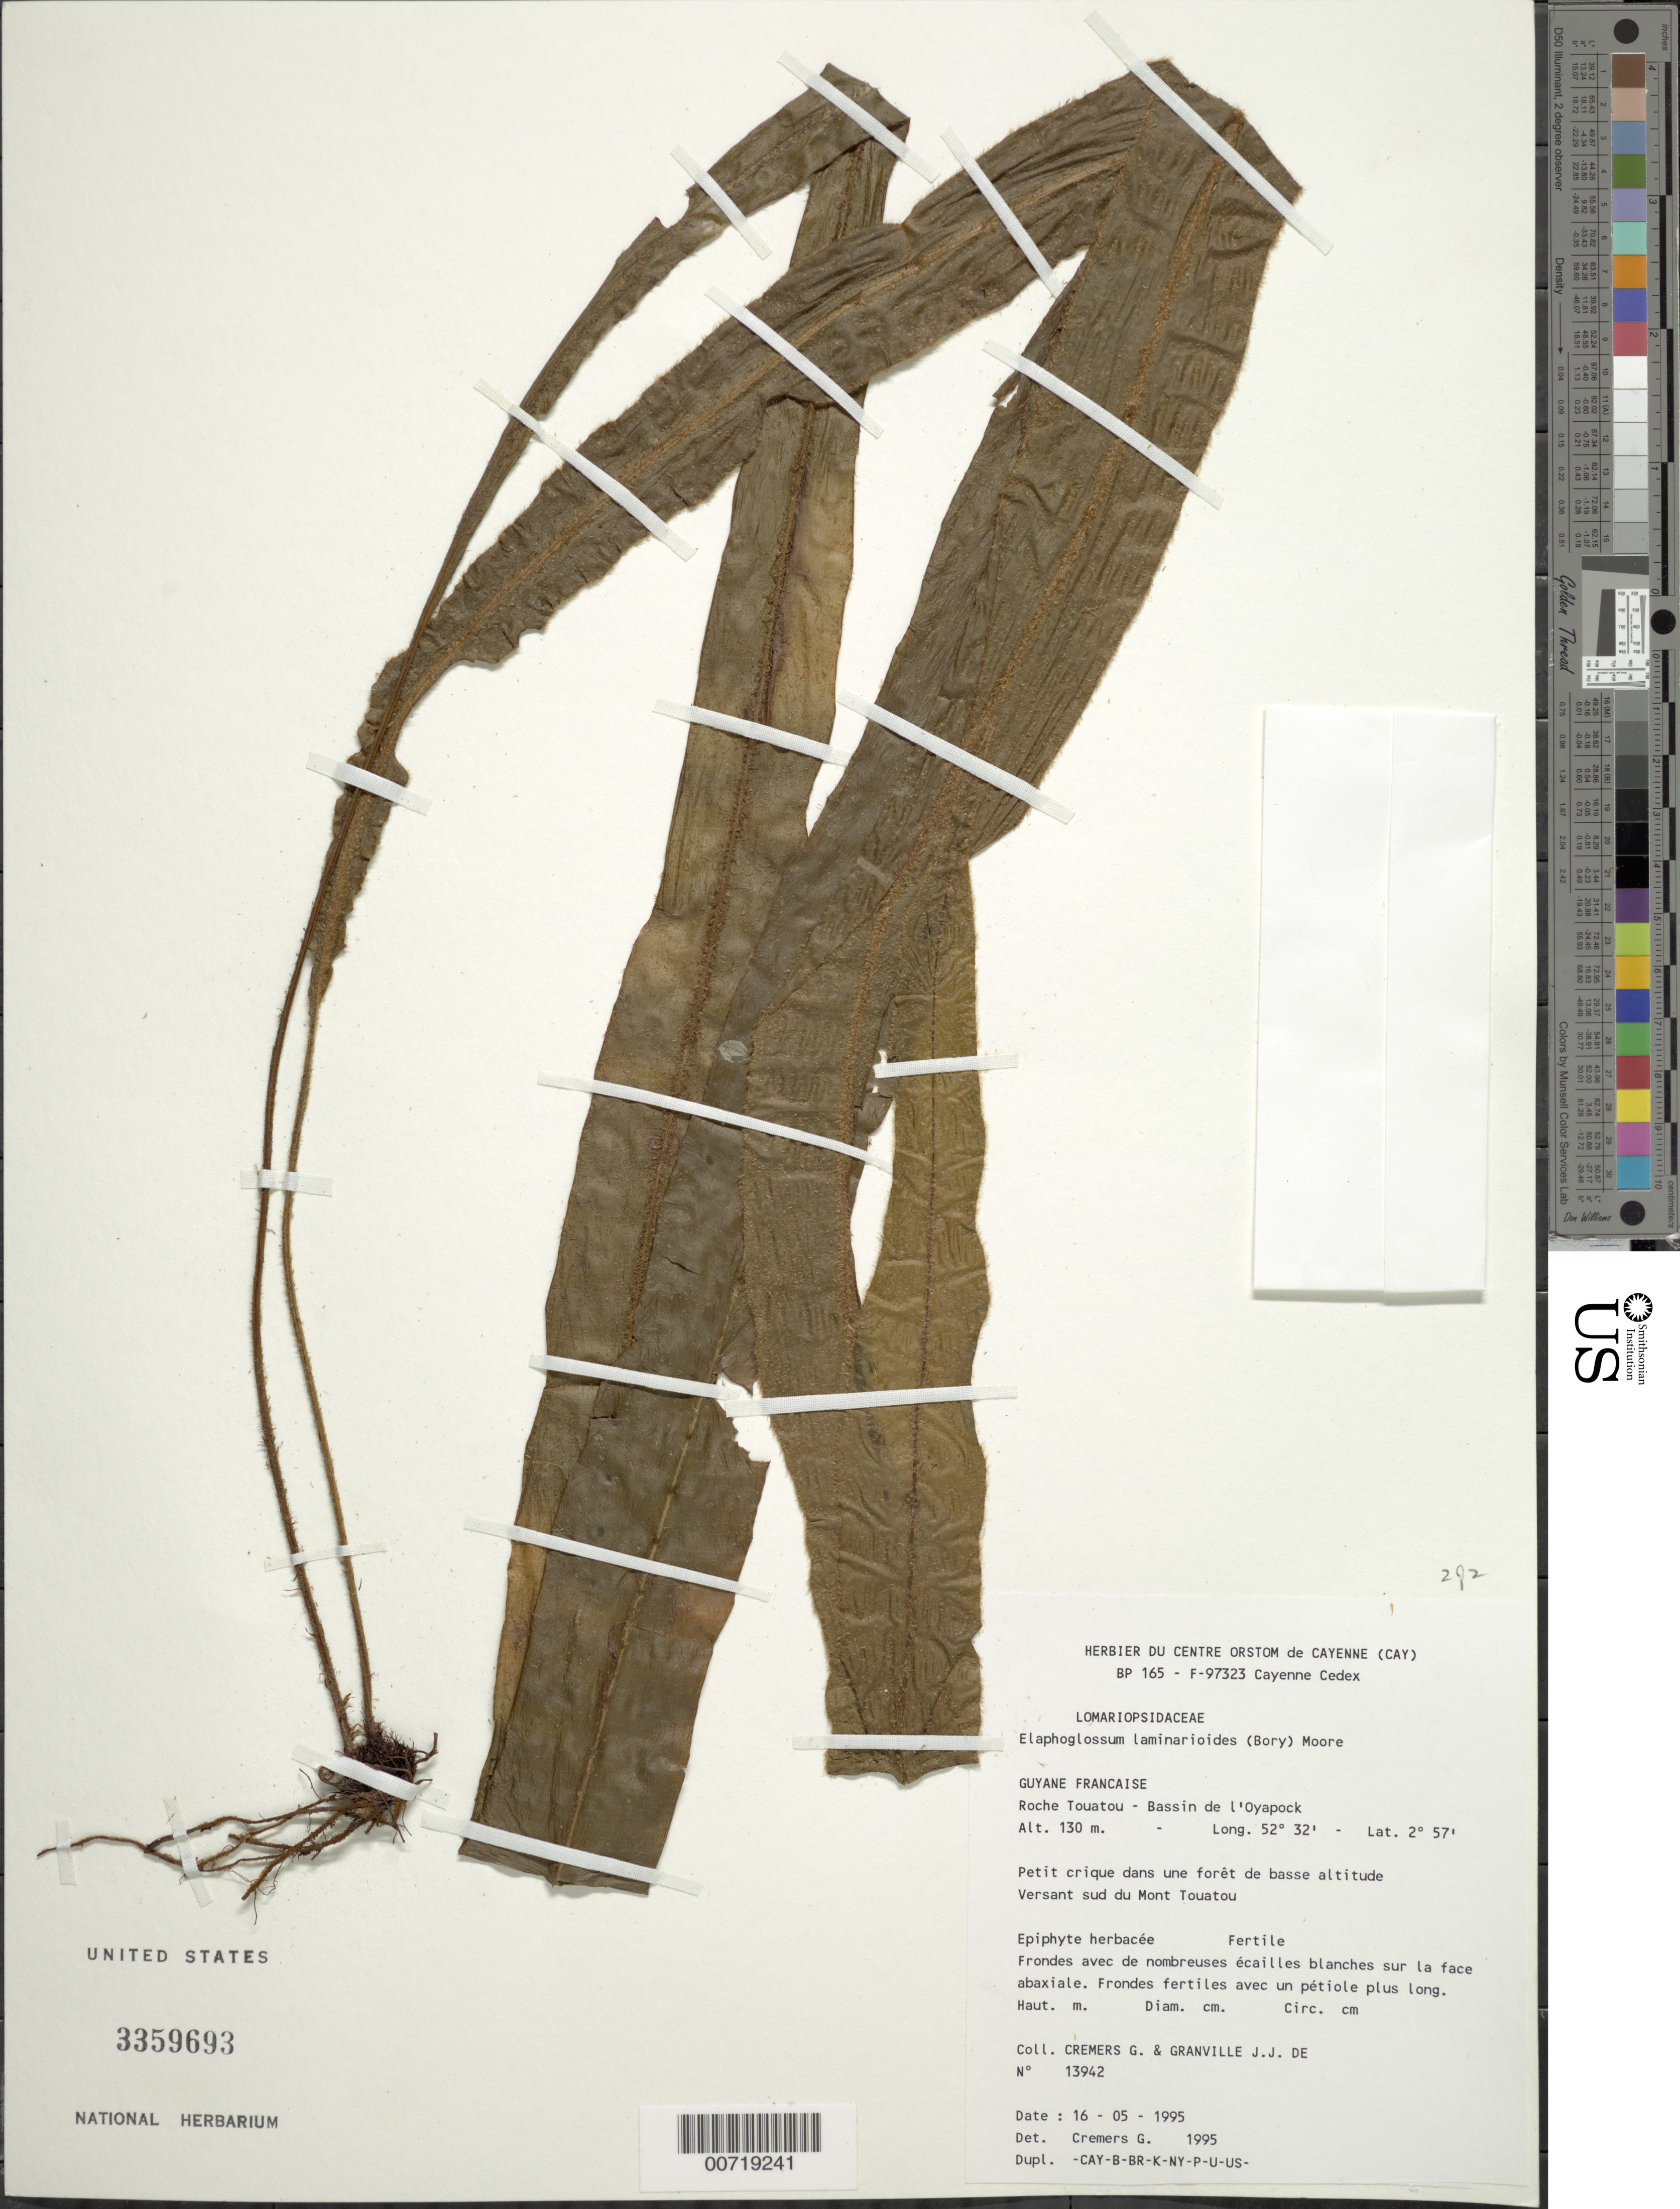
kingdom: Plantae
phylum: Tracheophyta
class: Polypodiopsida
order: Polypodiales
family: Dryopteridaceae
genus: Elaphoglossum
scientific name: Elaphoglossum laminarioides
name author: (Bory ex Fée) T. Moore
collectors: G. Cremers & J.-J. de Granville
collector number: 13942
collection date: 1995-05-16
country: French Guiana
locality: Guyane Francaise. Roche Touatou-Bassin de l; Oyapock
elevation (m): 130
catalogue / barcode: US 3359693